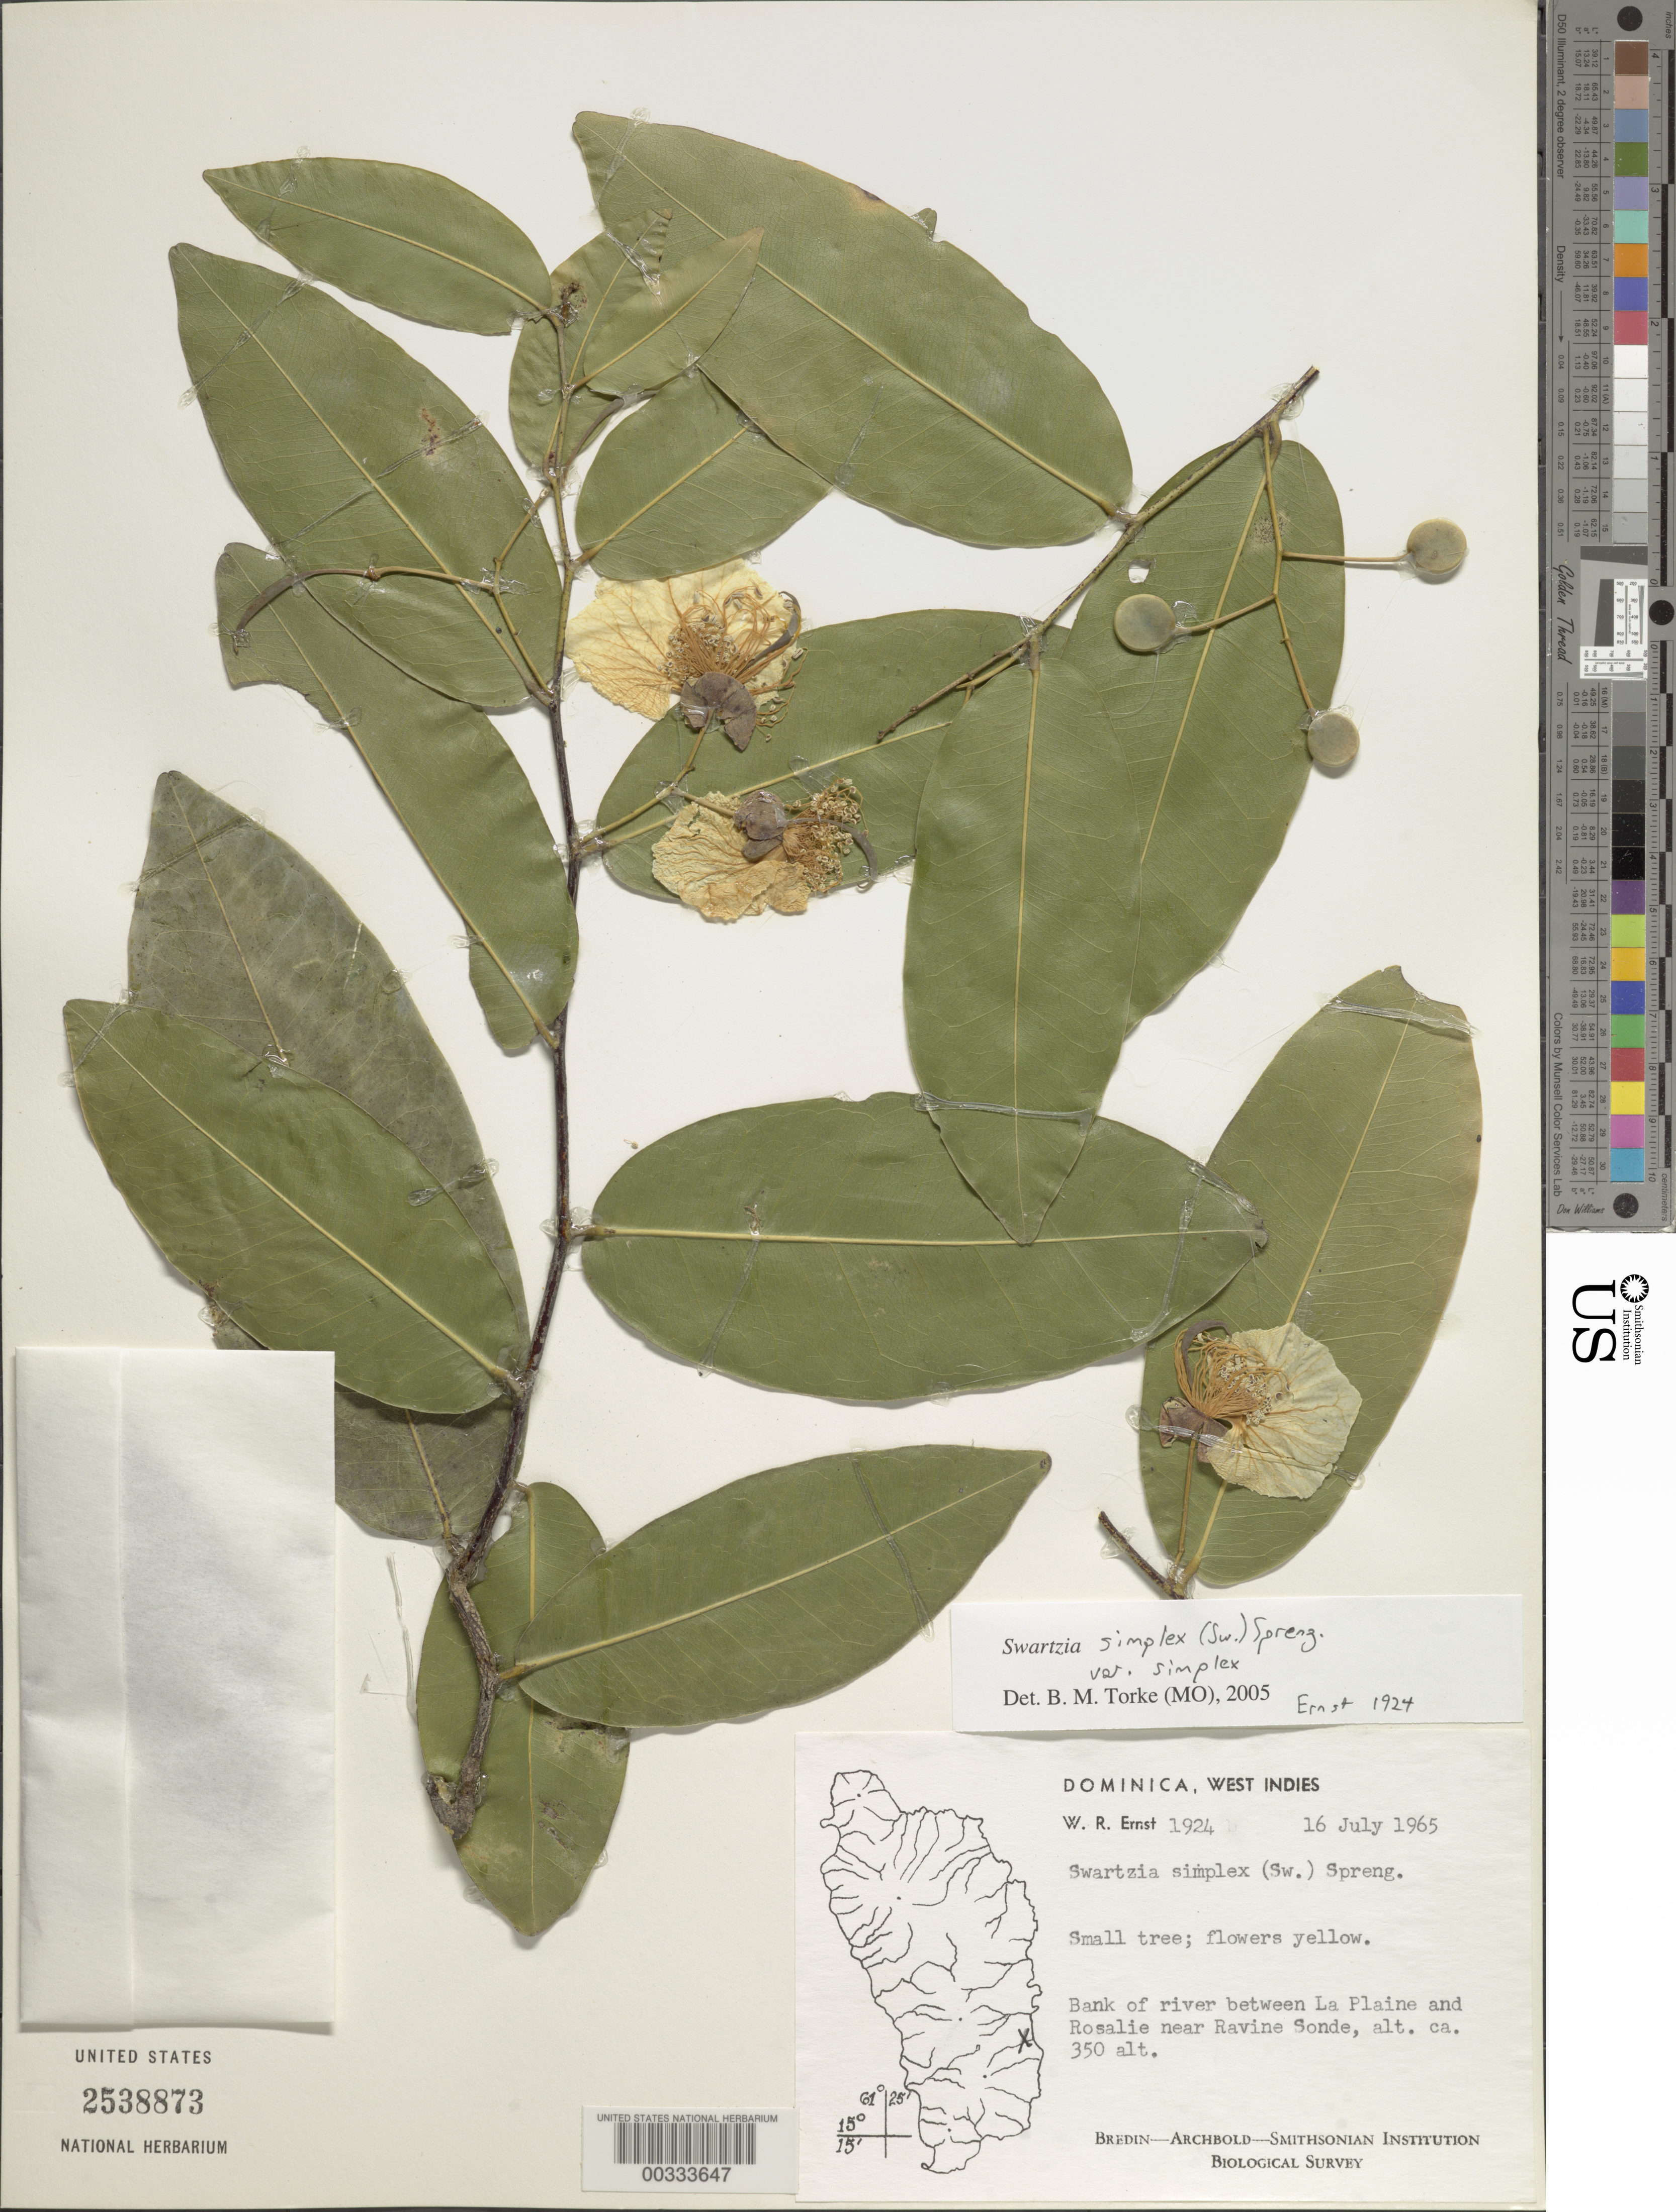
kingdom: Plantae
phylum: Tracheophyta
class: Magnoliopsida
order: Fabales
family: Fabaceae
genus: Swartzia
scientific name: Swartzia simplex var. simplex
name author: (Sw.) Spreng.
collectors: W. R. Ernst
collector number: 1924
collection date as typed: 16 Jul 1965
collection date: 1965-07-16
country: Dominica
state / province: St. David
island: Dominica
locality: Between la plaine and rosalie near ravine sonde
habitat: Bank of river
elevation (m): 107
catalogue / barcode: US 2538873